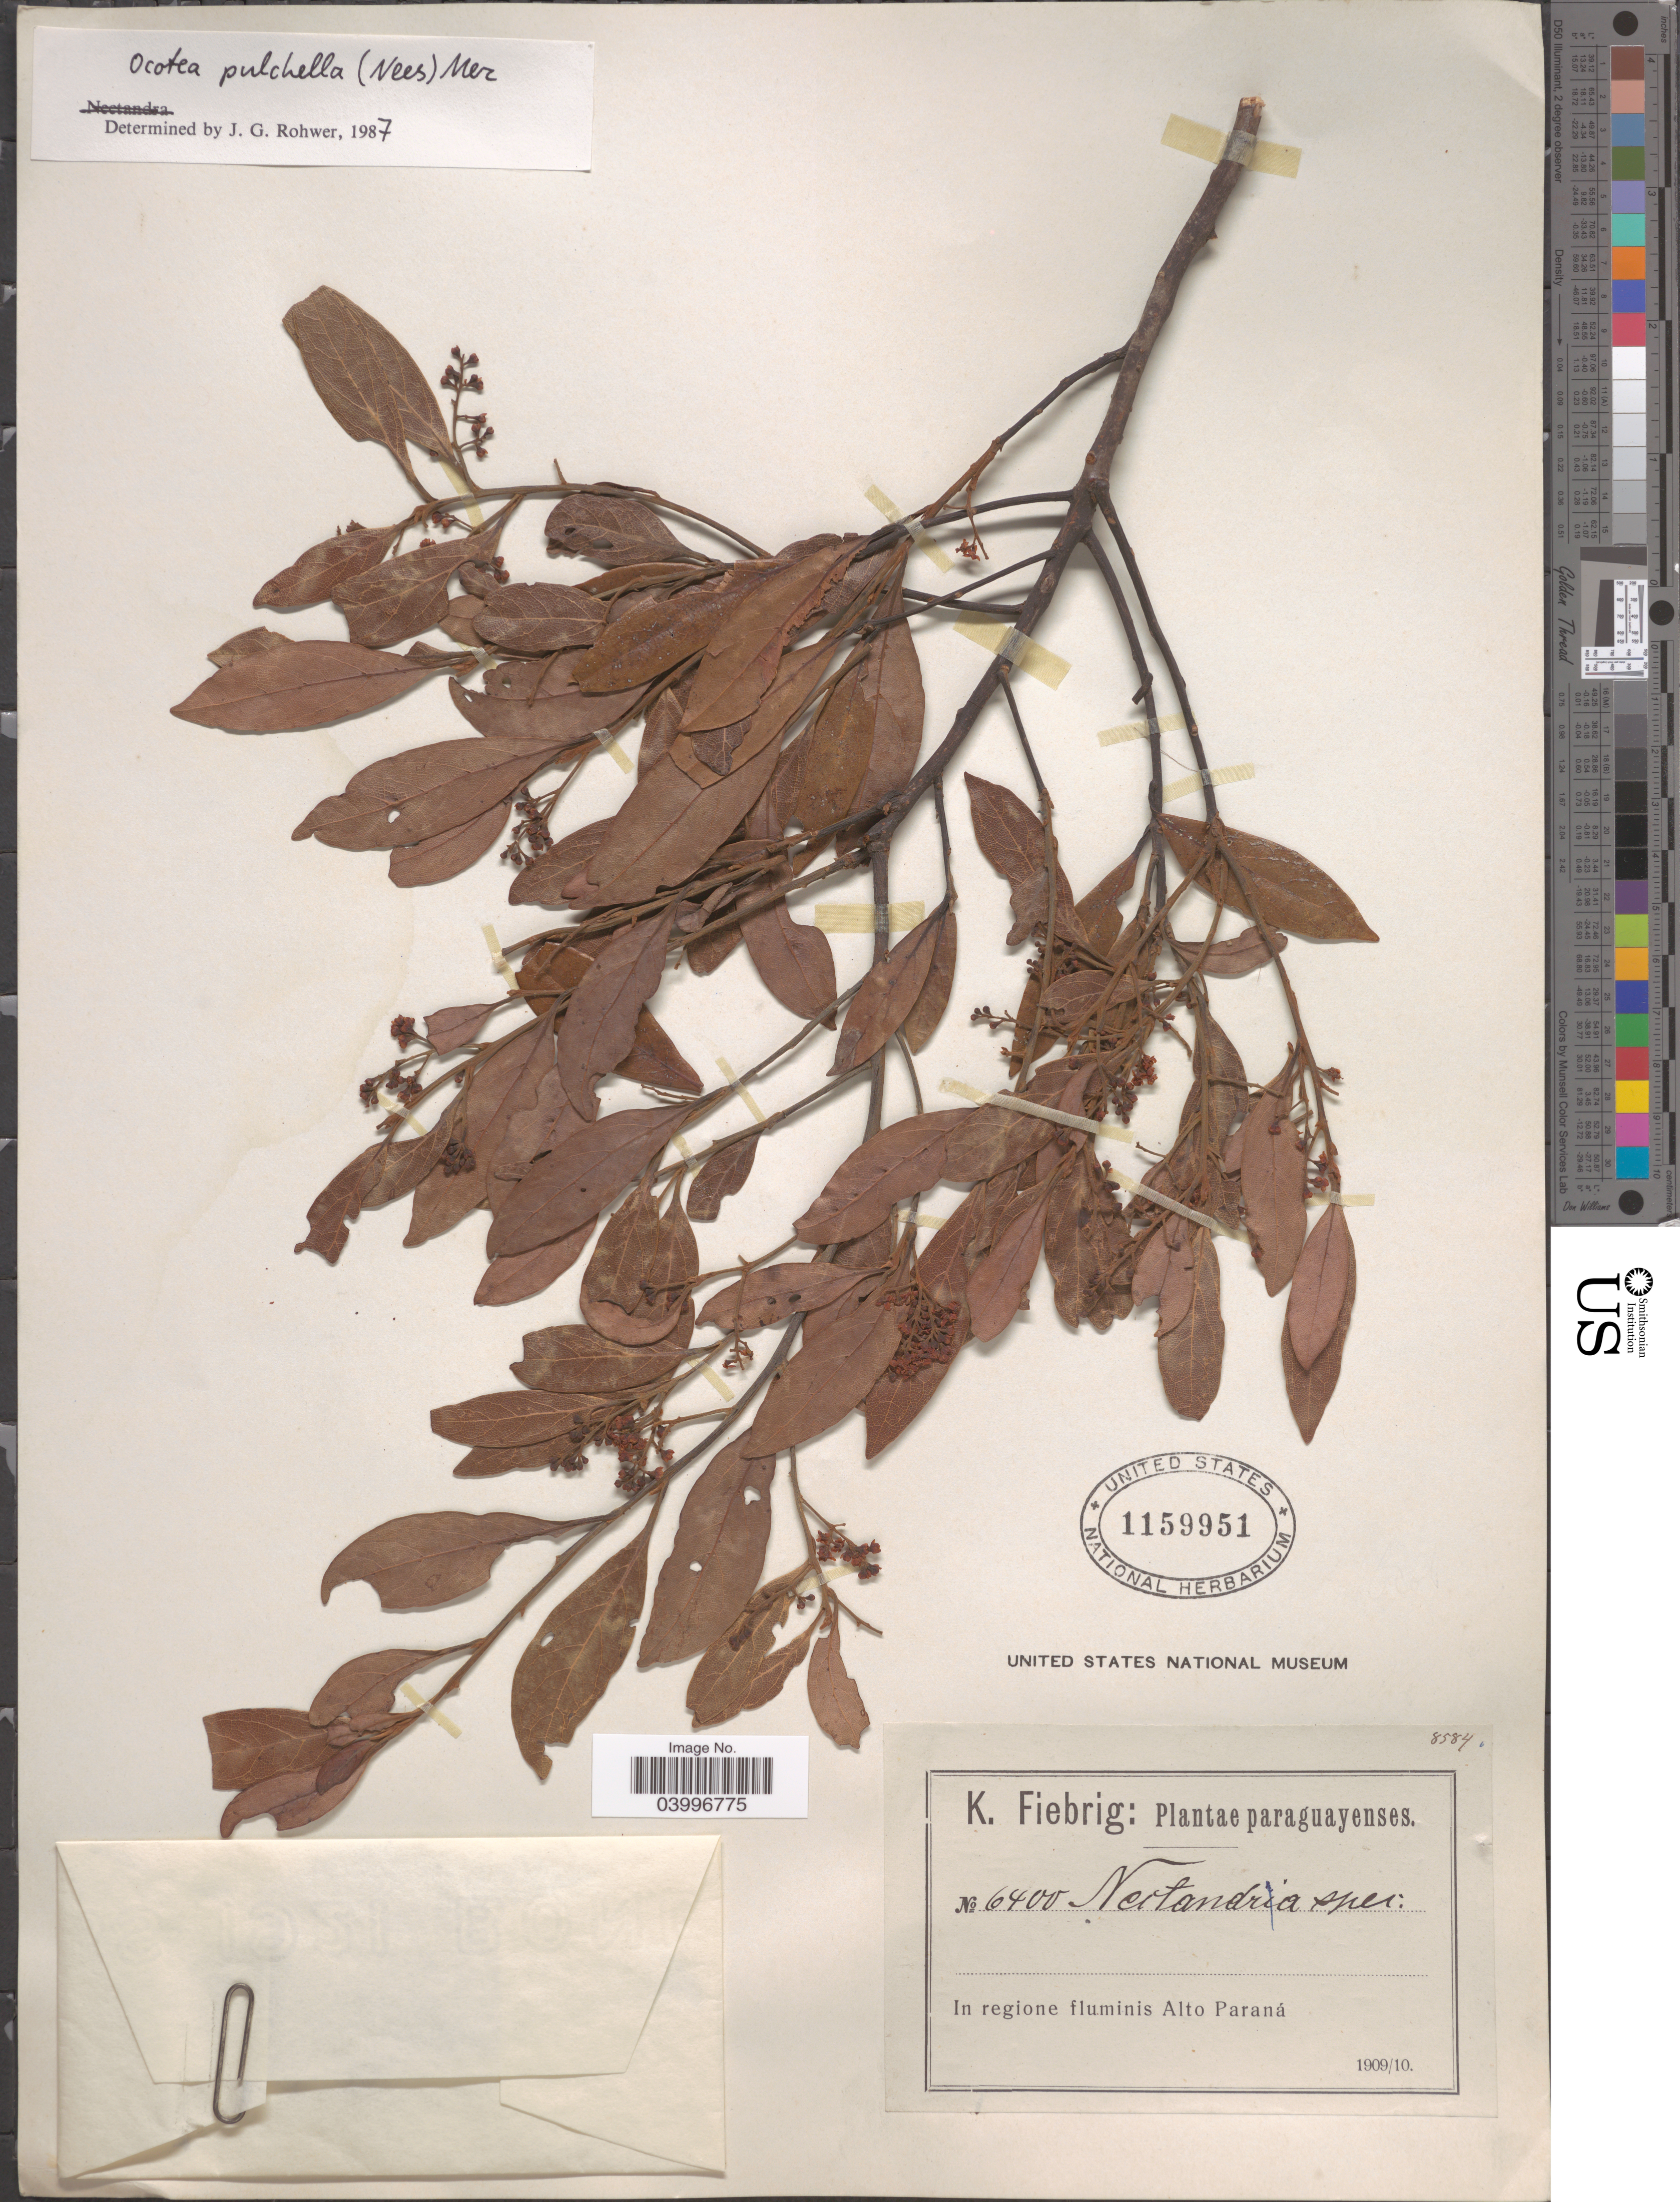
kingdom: Plantae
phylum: Tracheophyta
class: Magnoliopsida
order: Laurales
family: Lauraceae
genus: Ocotea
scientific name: Ocotea pulchella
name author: (Nees & Mart.) Mez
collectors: K. Fiebrig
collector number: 6400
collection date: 1909/1910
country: Paraguay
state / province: Alto Parana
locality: In regione fluminis Alto Paraná.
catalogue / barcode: US 1159951